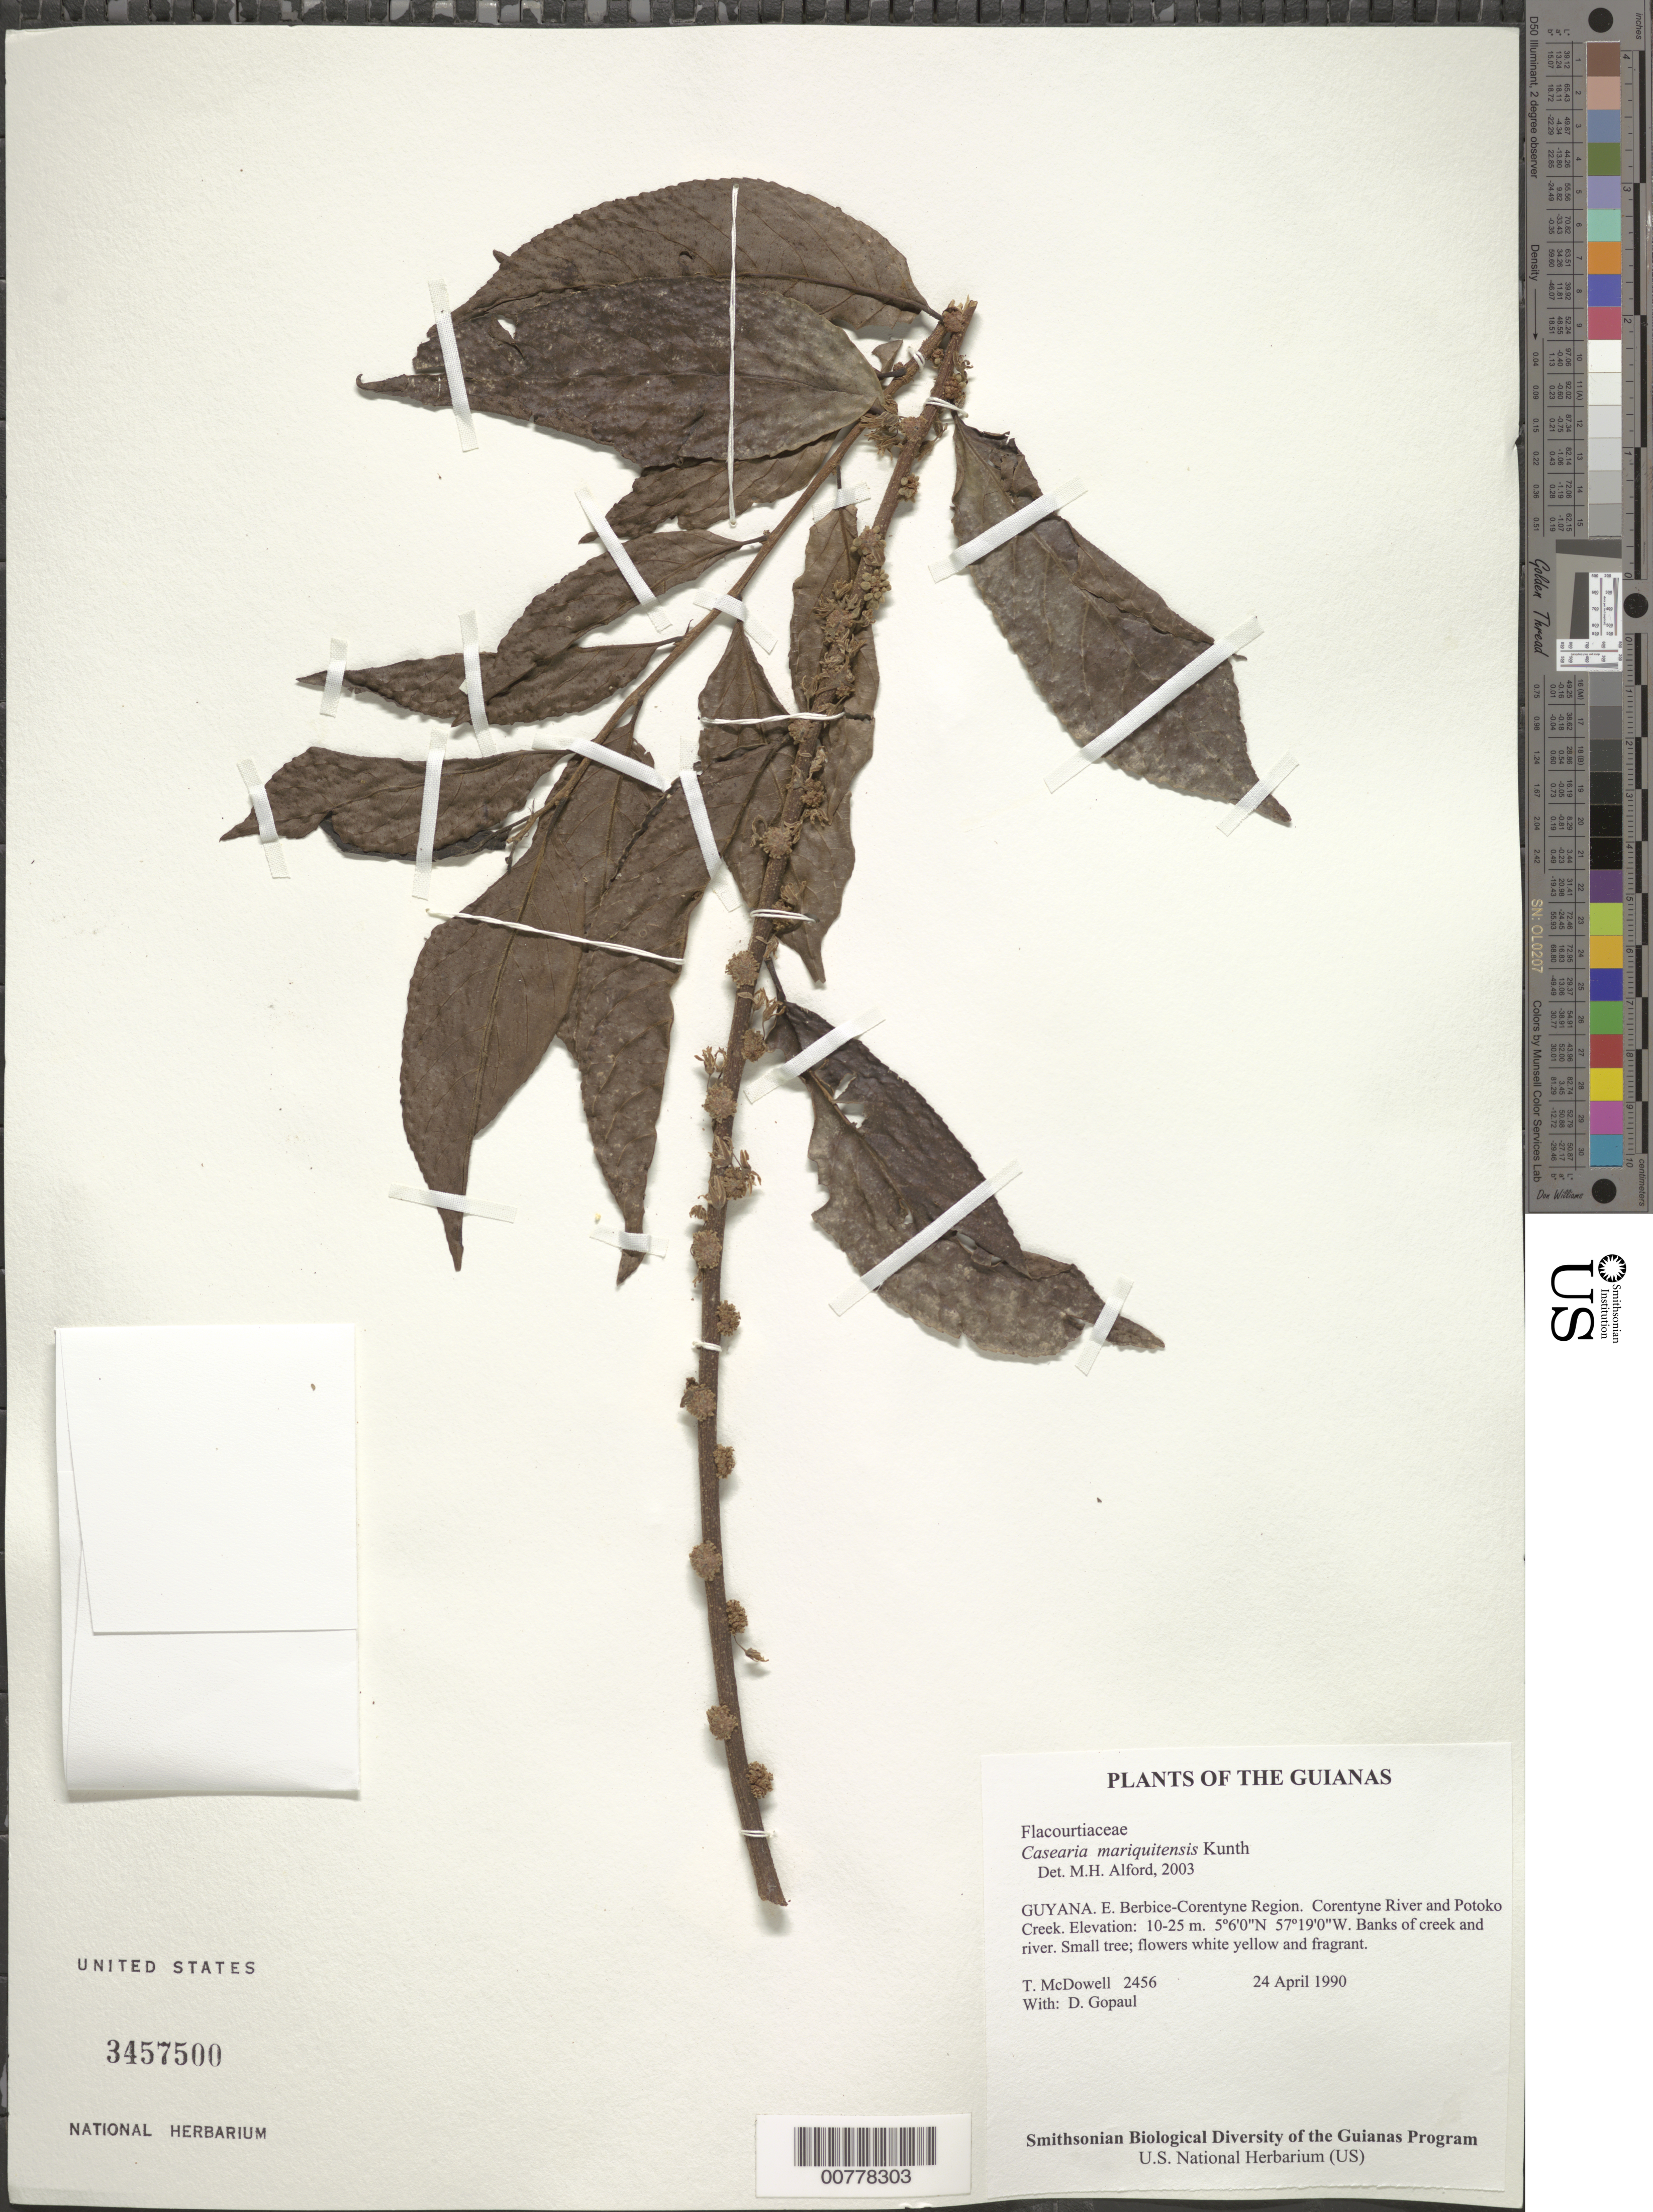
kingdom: Plantae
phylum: Tracheophyta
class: Magnoliopsida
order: Malpighiales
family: Salicaceae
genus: Casearia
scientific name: Casearia mariquitensis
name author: Kunth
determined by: Alford, Mac Haverson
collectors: T. McDowell & D. Gopaul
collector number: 2456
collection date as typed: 24 April 1990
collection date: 1990-04-24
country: Guyana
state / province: E. Berbice-Corentyne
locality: Corentyne River and Potoko Creek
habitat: Banks of creek and river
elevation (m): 10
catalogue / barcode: US 3457500